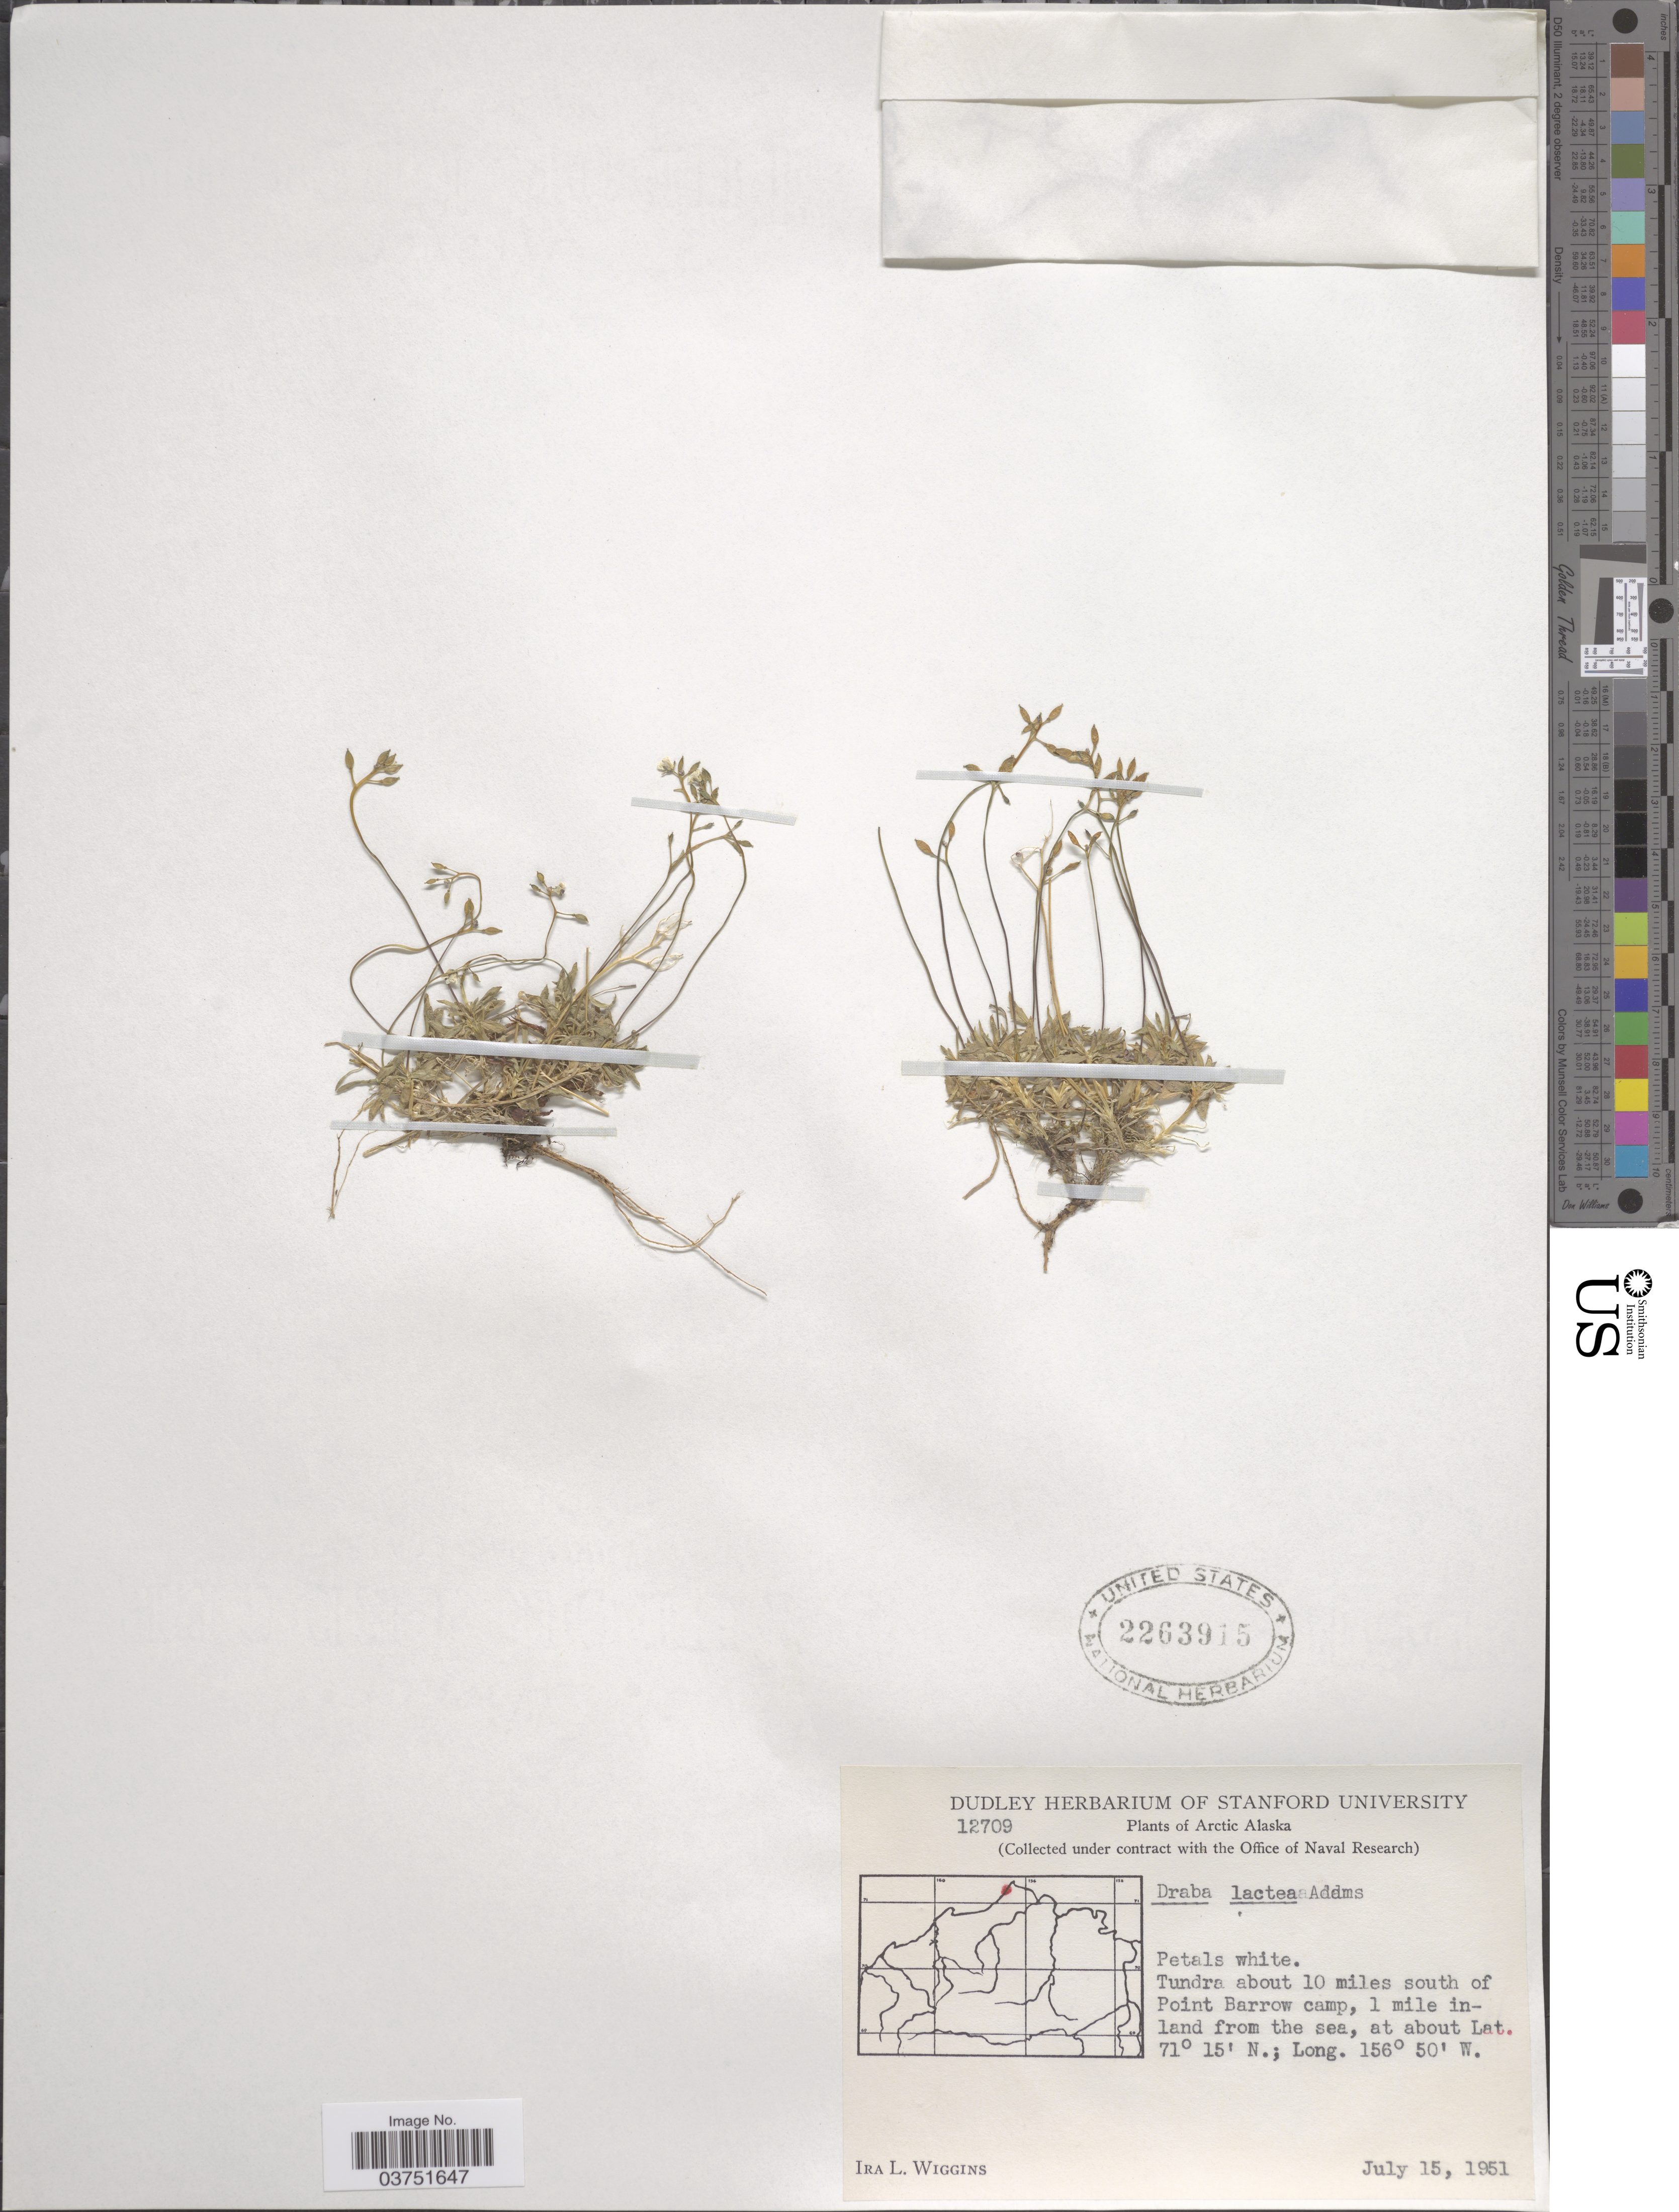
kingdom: Plantae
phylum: Tracheophyta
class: Magnoliopsida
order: Brassicales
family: Brassicaceae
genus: Draba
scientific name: Draba lactea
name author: Adams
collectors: I. L. Wiggins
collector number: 12709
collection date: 1951-07-15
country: United States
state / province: Alaska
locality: Arctic. Tundra about 10 miles south of Point Barrow camp, 1 mile inland from the sea.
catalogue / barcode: US 2263915